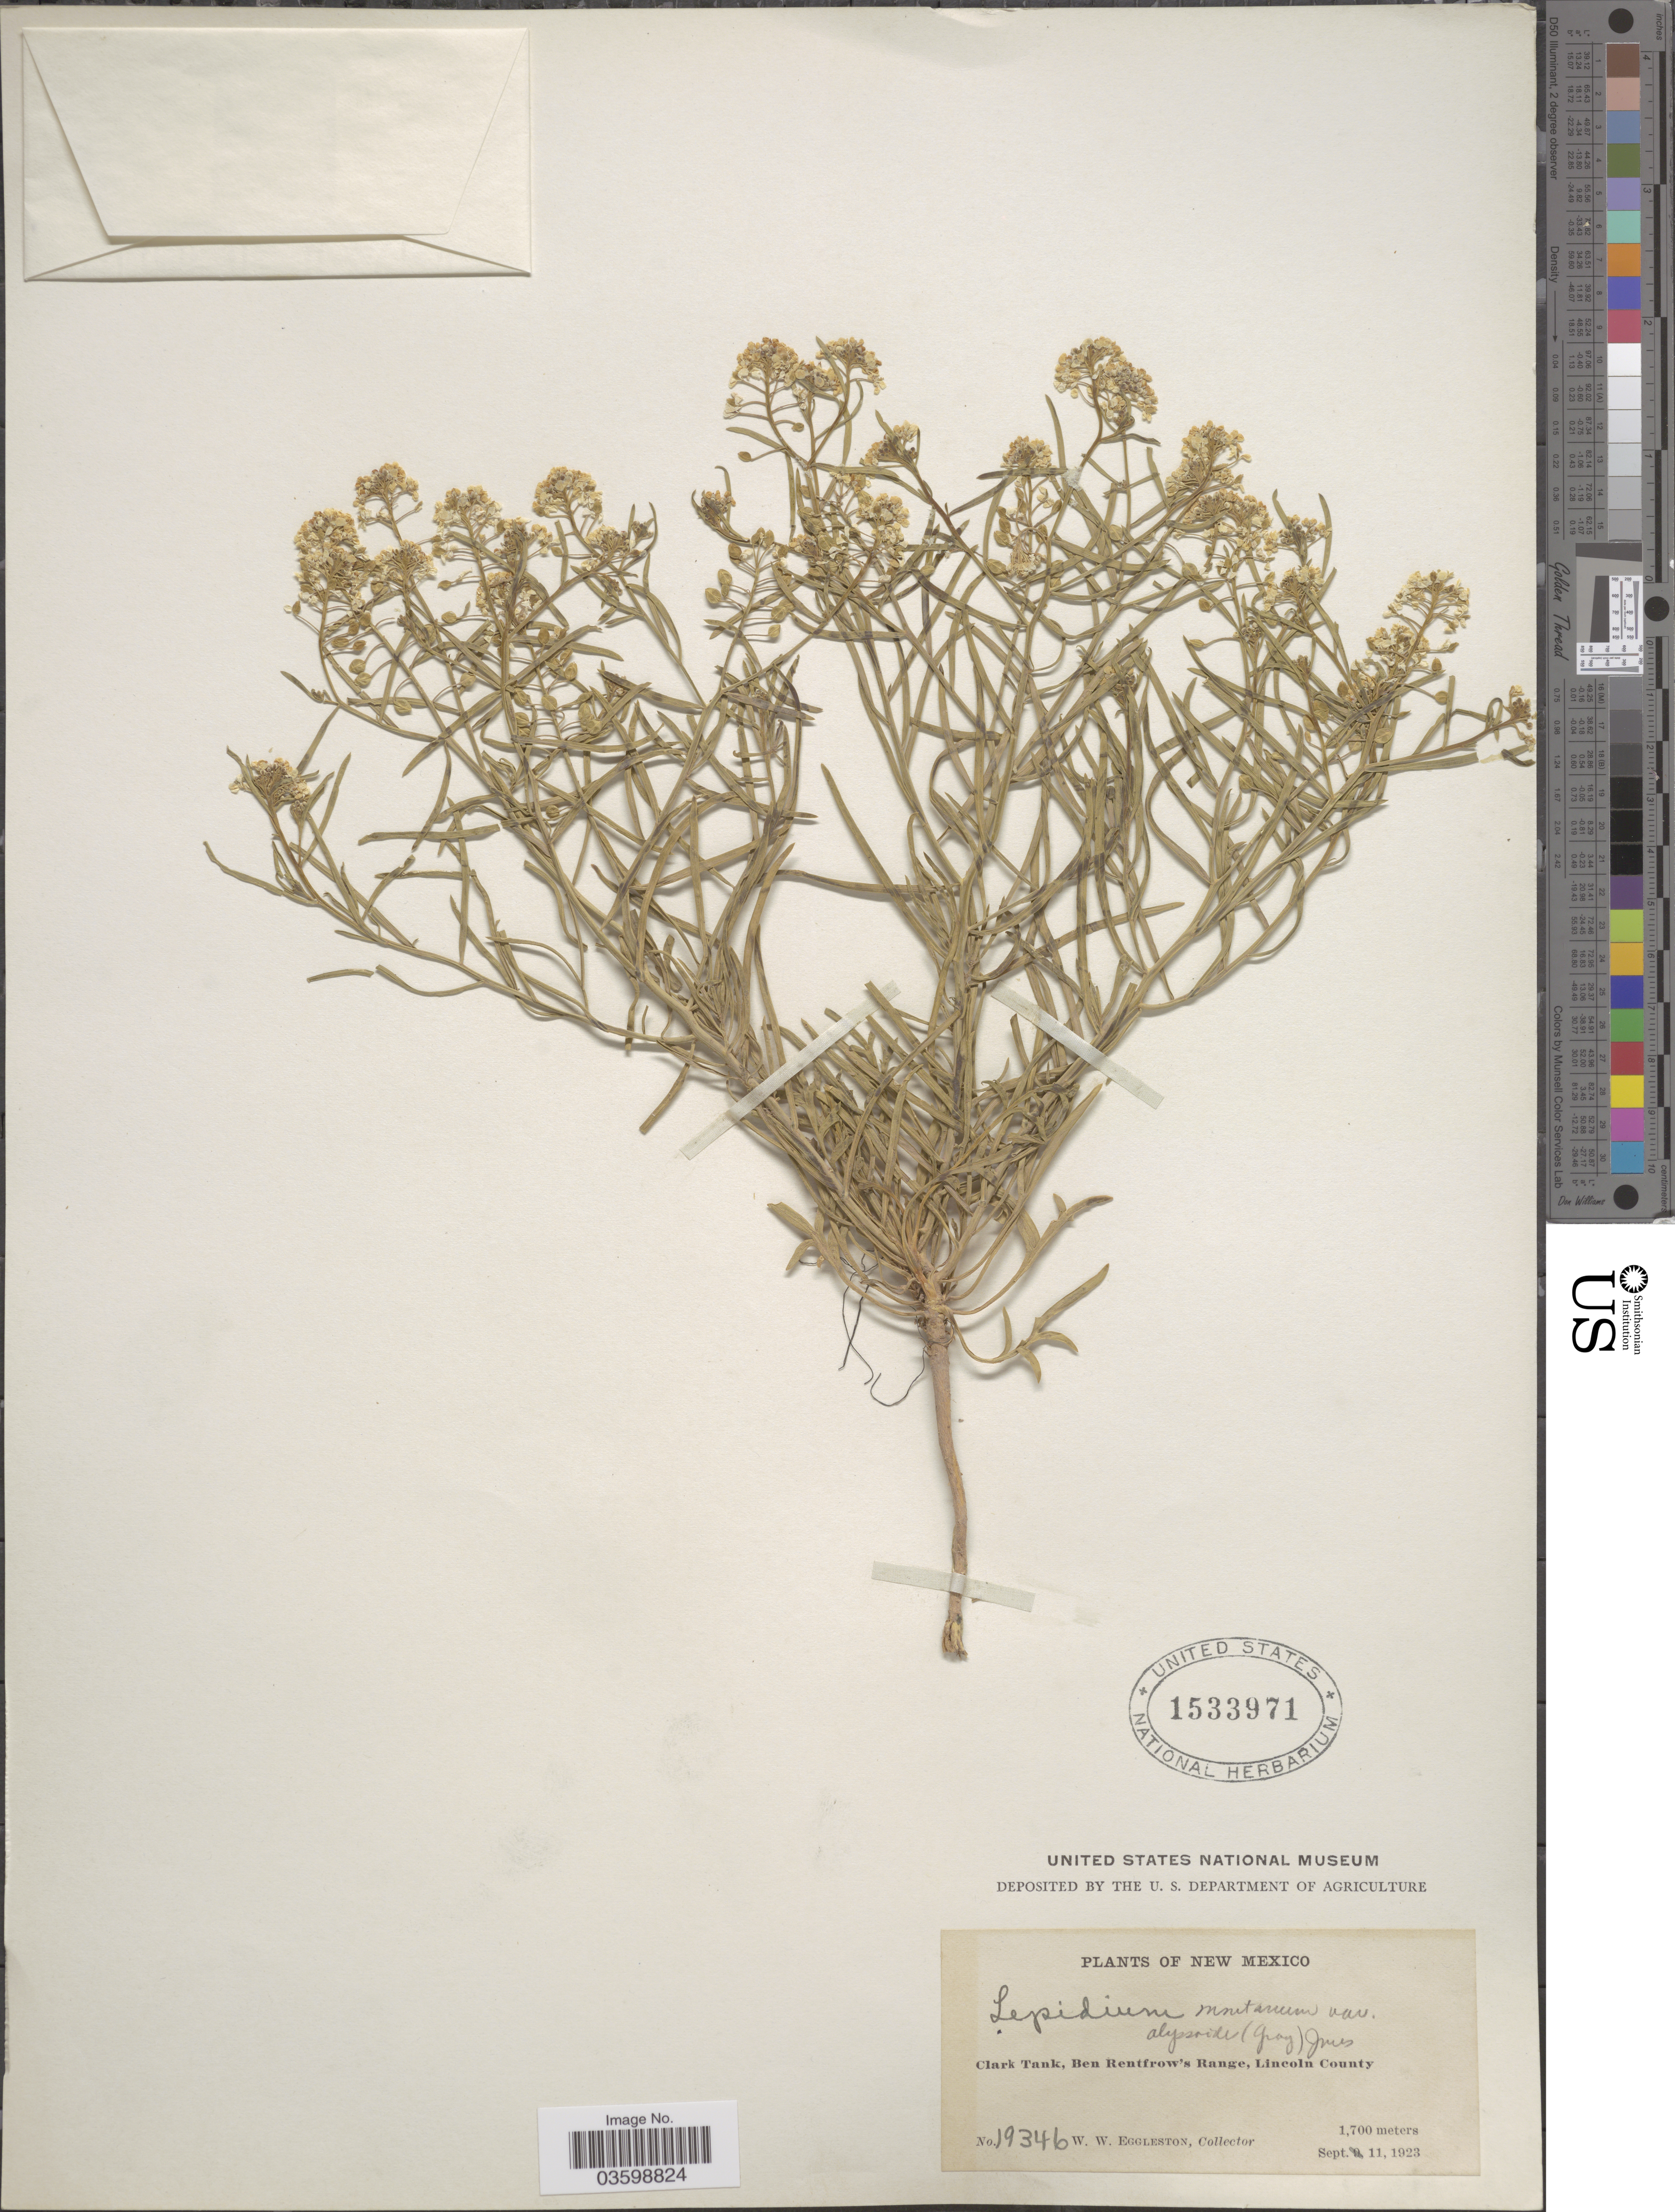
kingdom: Plantae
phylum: Tracheophyta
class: Magnoliopsida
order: Brassicales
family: Brassicaceae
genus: Lepidium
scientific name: Lepidium montanum var. alyssoides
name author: (A. Gray) M.E. Jones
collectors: W. W. Eggleston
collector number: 19346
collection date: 1923-09-11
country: United States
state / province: New Mexico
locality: Clark Tank, Ben Rentfrow's Range, Lincoln County.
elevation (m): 1700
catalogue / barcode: US 1533971